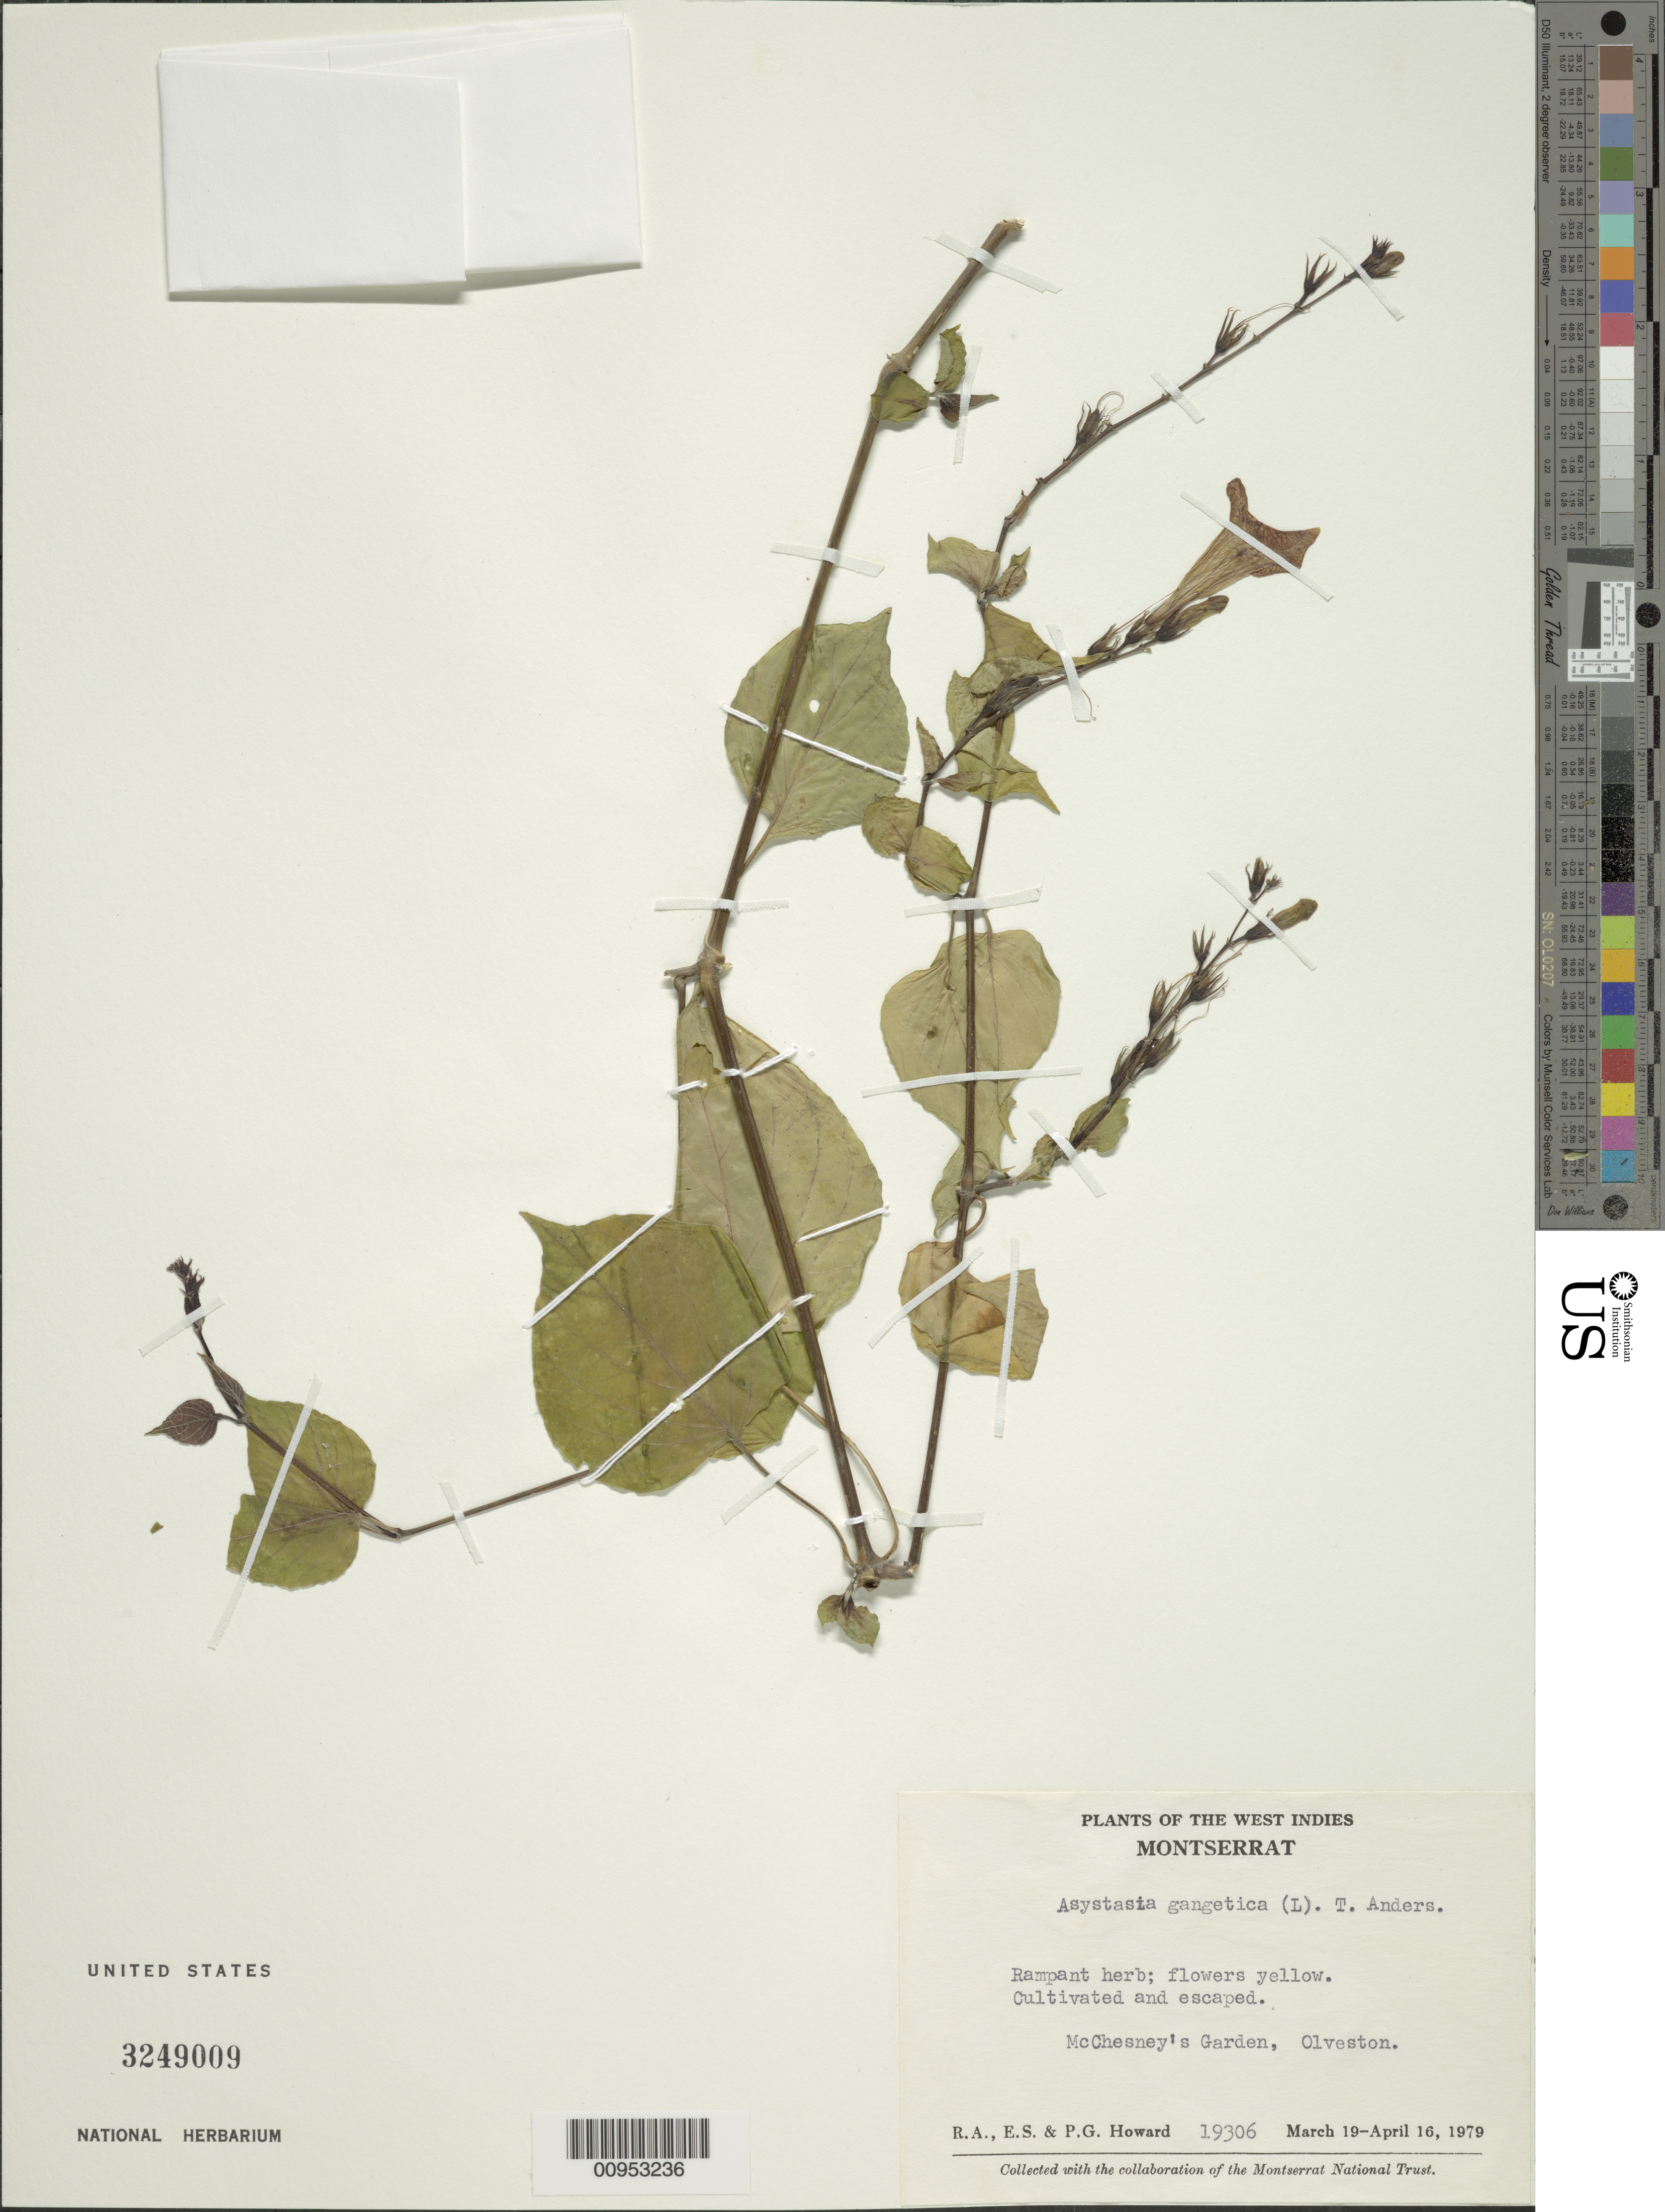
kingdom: Plantae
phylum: Tracheophyta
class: Magnoliopsida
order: Lamiales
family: Acanthaceae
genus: Asystasia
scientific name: Asystasia gangetica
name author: (L.) T. Anderson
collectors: R. A. Howard, E. S. Howard & P. Howard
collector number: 19306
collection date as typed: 19 Mar 1979 to 16 Apr 1979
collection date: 1979-03-19/1979-04-16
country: Montserrat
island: Montserrat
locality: McChesney's Garden, Olveston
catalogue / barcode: US 3249009